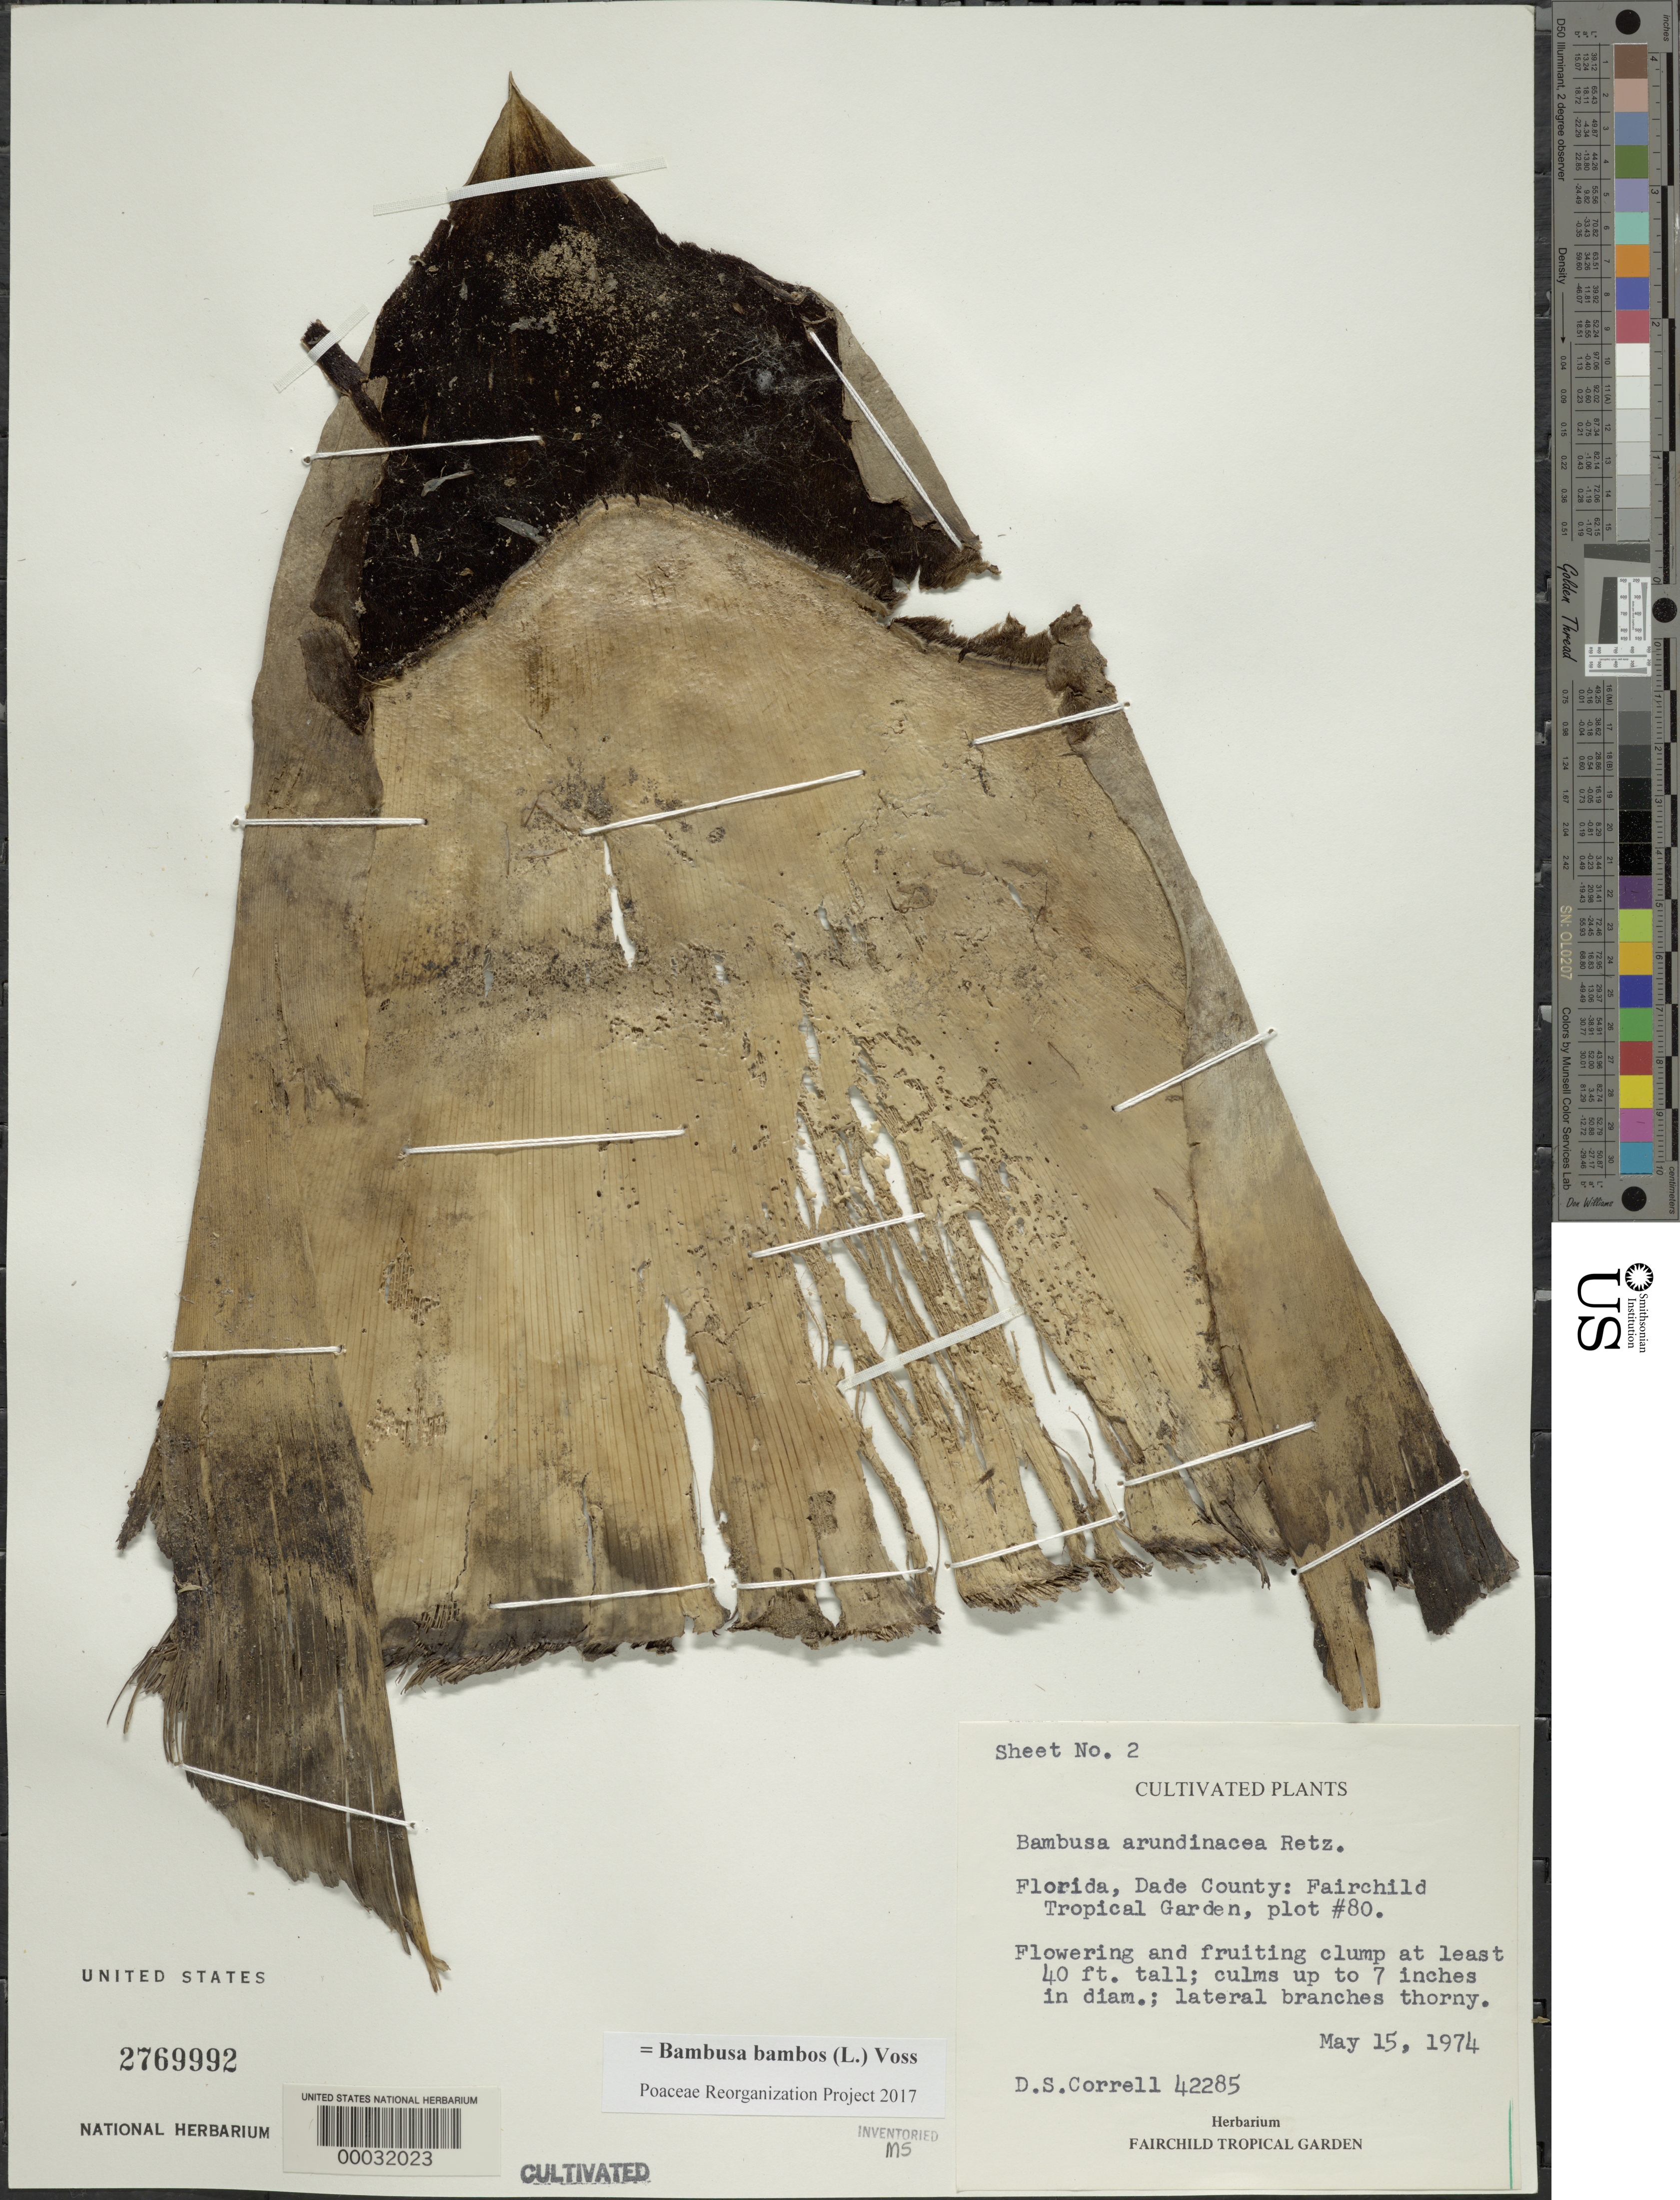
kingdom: Plantae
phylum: Tracheophyta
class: Liliopsida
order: Poales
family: Poaceae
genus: Bambusa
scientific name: Bambusa bambos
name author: (L.) Voss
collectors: D. S. Correll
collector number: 42285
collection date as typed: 15 May 1974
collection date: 1974-05-15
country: United States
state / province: Florida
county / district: Dade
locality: Fairchild tropical garden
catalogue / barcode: US 2769992